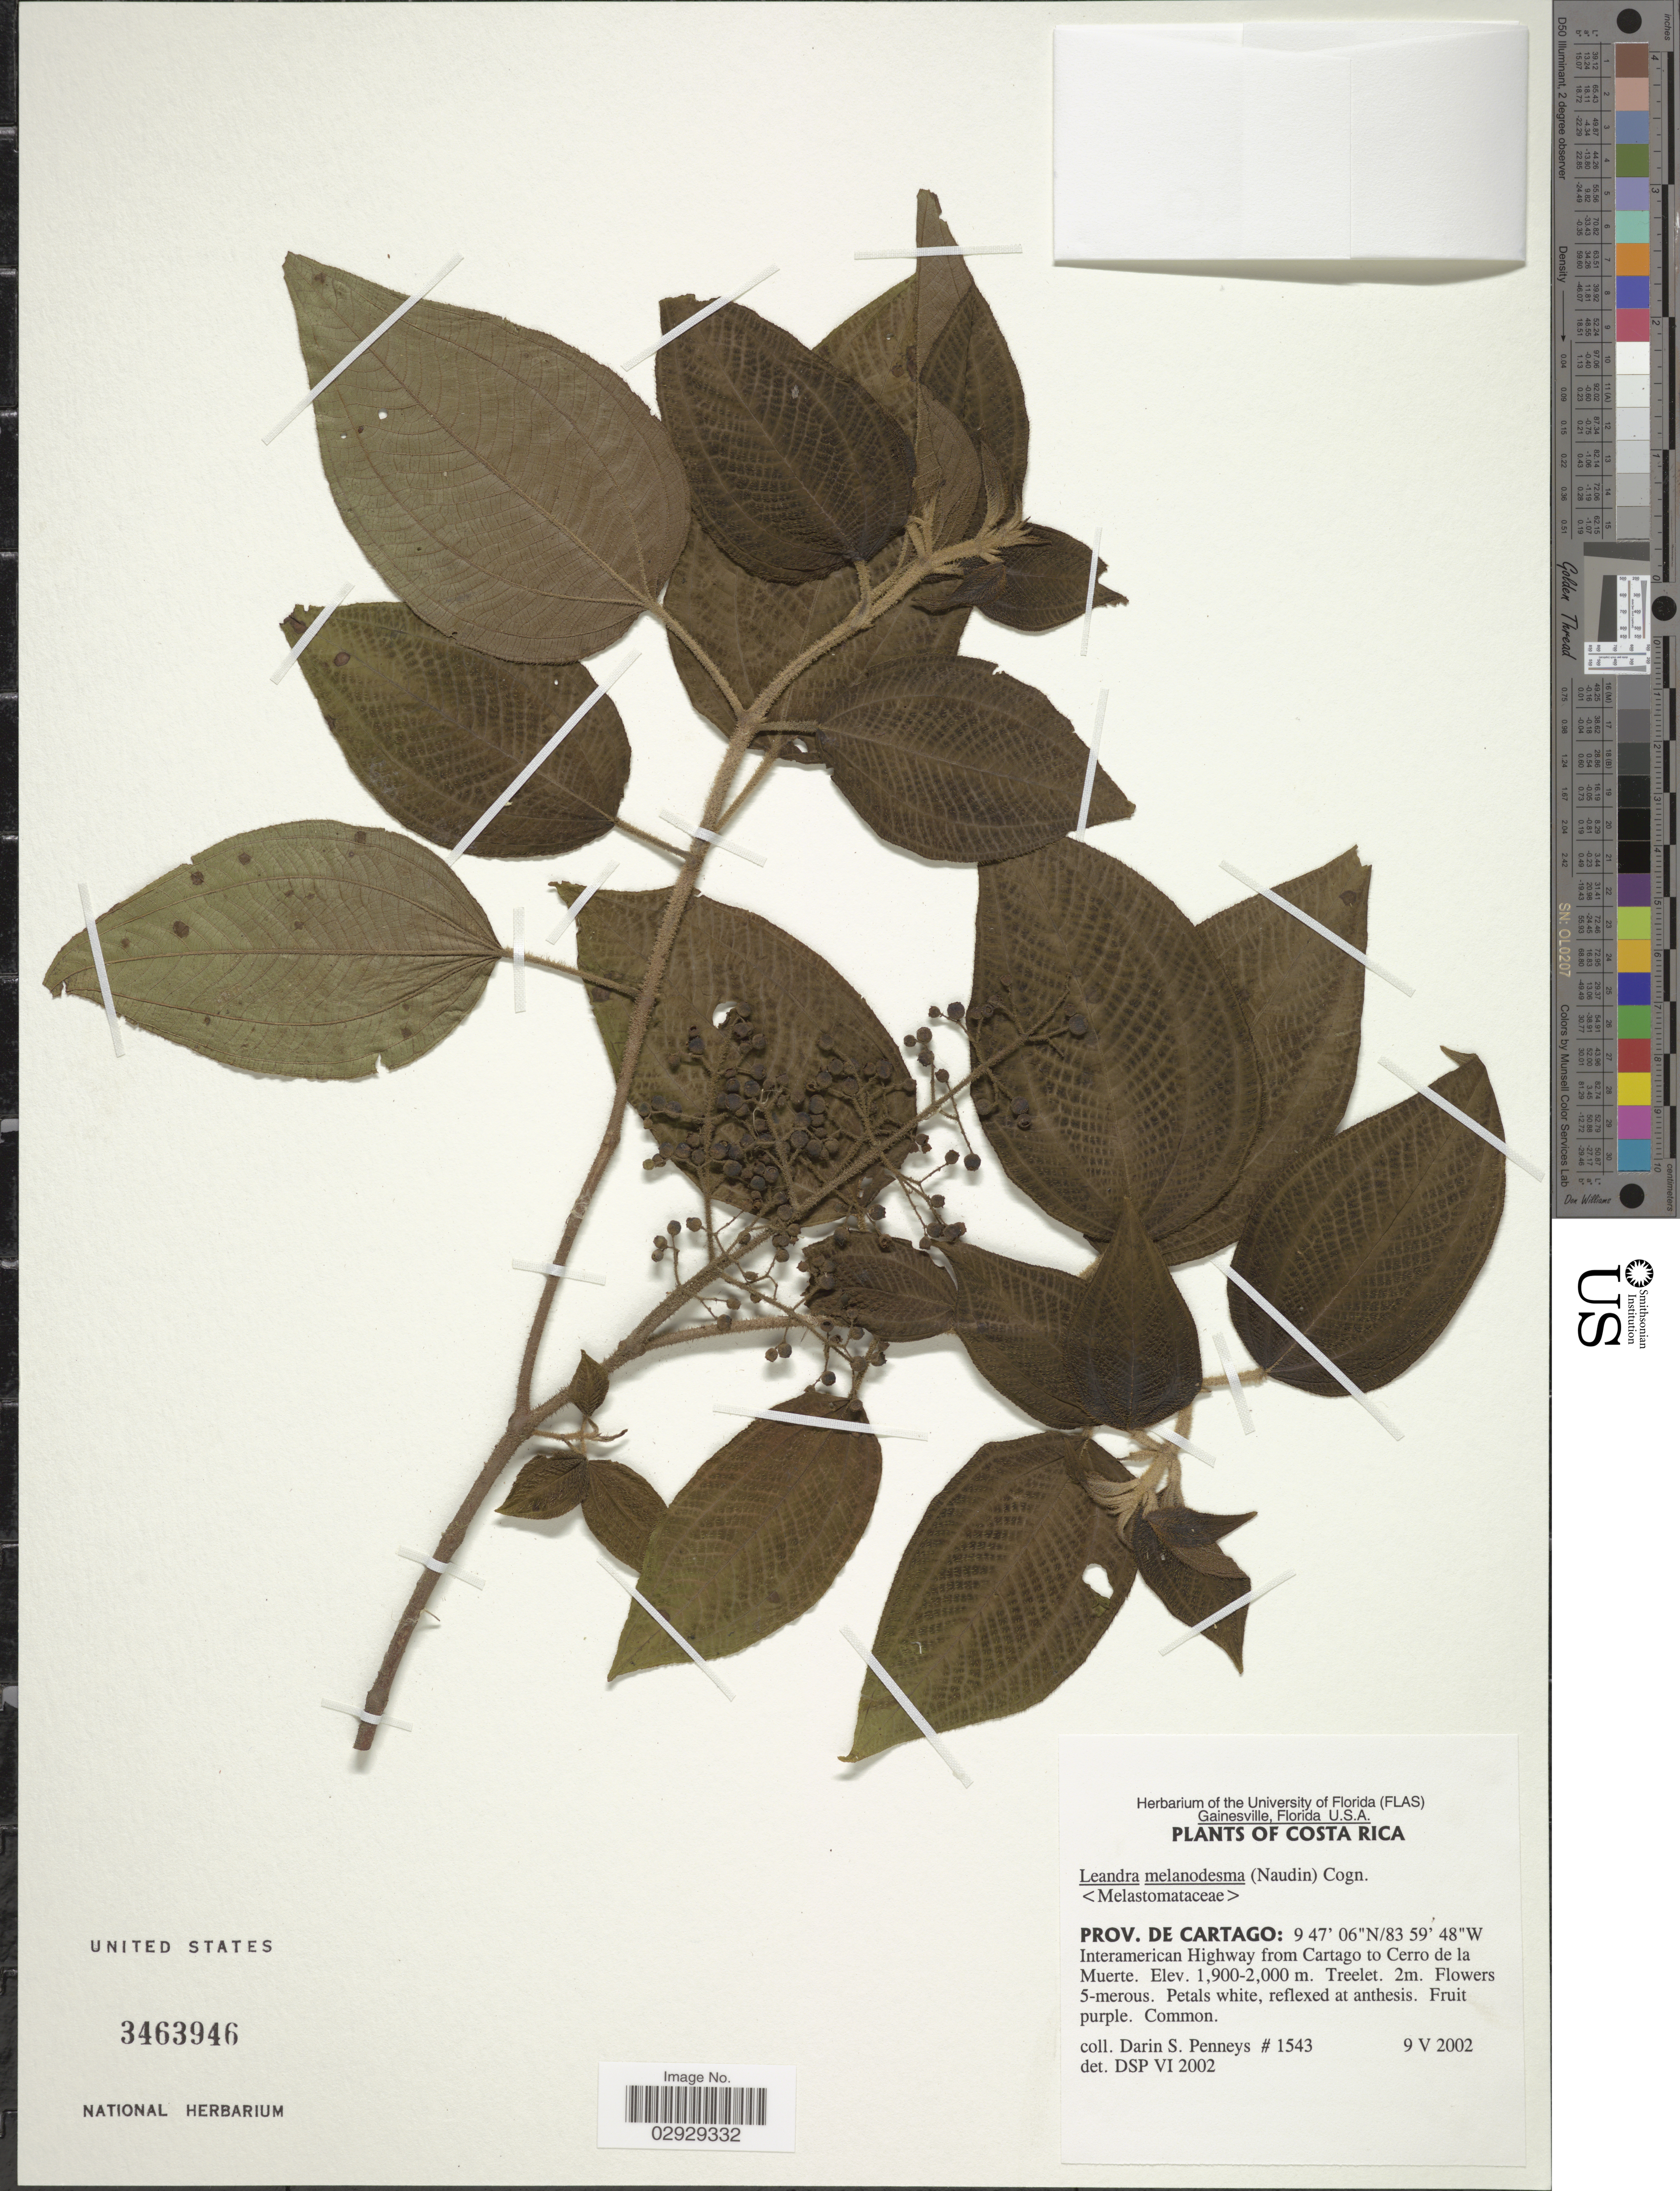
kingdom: Plantae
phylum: Tracheophyta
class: Magnoliopsida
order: Myrtales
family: Melastomataceae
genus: Leandra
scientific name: Leandra melanodesma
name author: (Naudin) Cogn.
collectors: D. S. Penneys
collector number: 1543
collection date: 2002-05-09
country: Costa Rica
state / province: Cartago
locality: Interamerican Highway from Cartago to Cerro de la Muerte.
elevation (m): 1900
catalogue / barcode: US 3463946